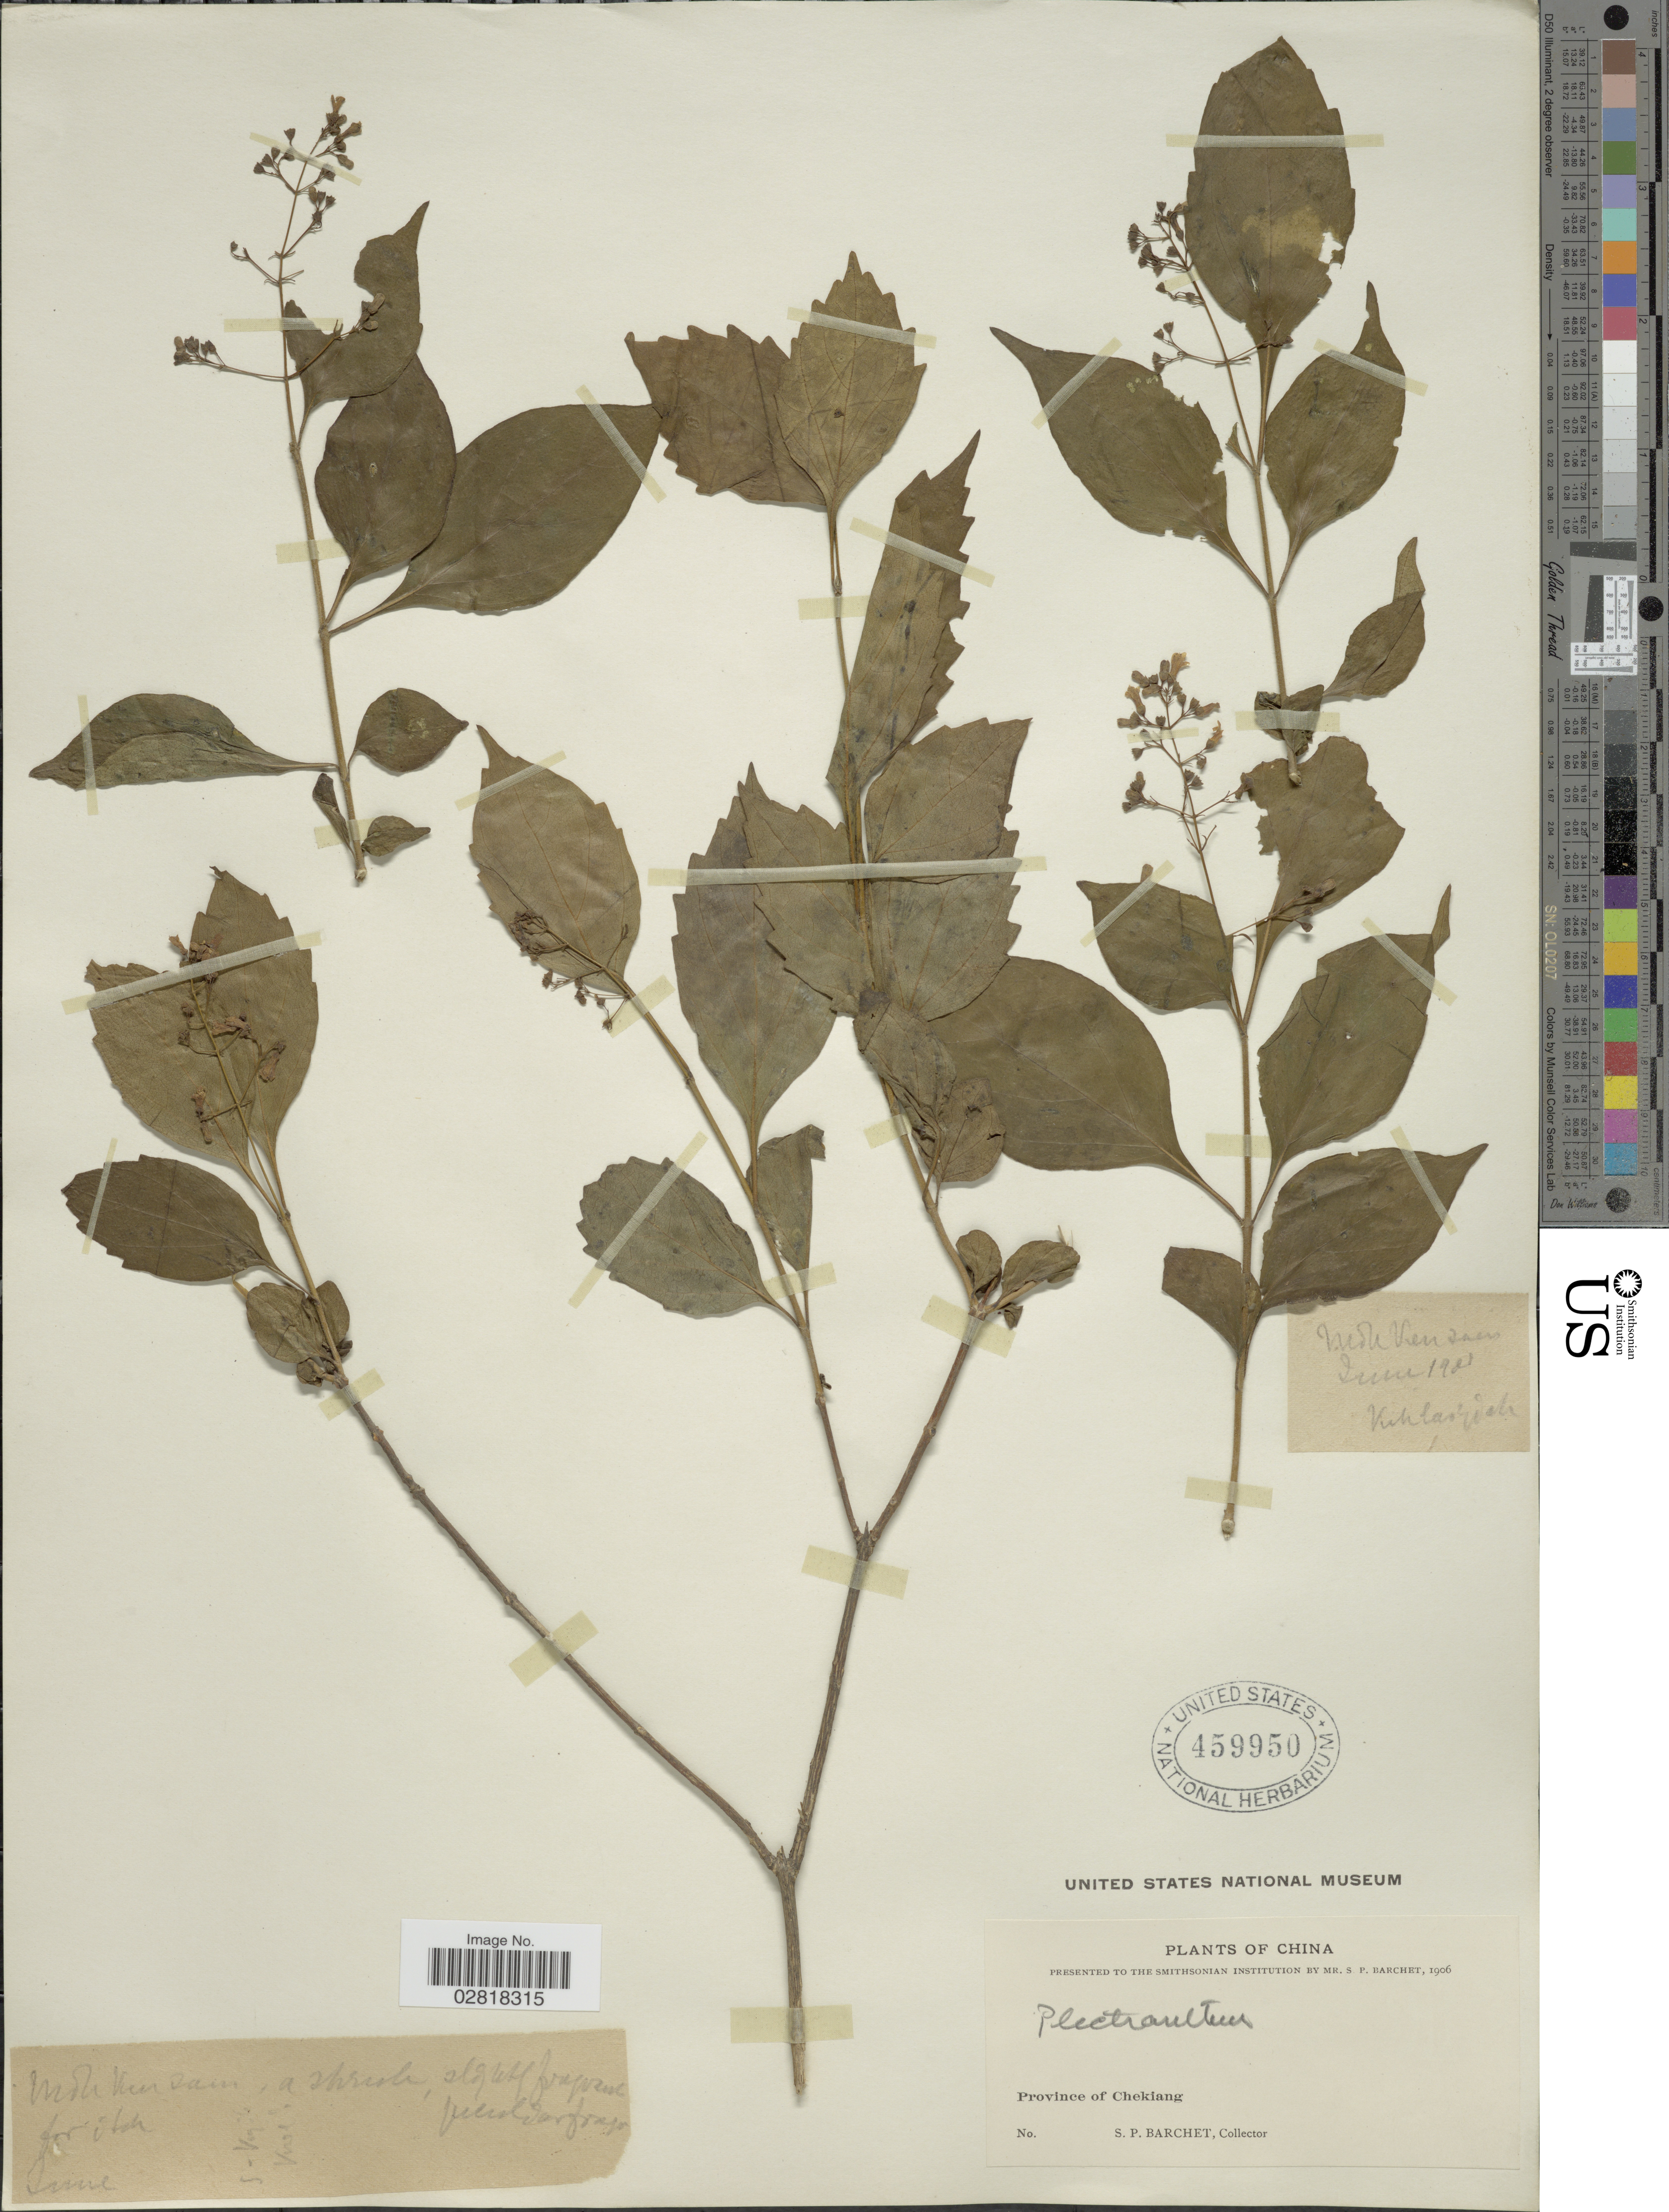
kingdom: Plantae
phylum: Tracheophyta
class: Magnoliopsida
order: Lamiales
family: Lamiaceae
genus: Plectranthus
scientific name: Plectranthus sp.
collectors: S. P. Barchet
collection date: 1981-06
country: China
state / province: Zhejiang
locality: Province of Chekiang.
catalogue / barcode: US 459950